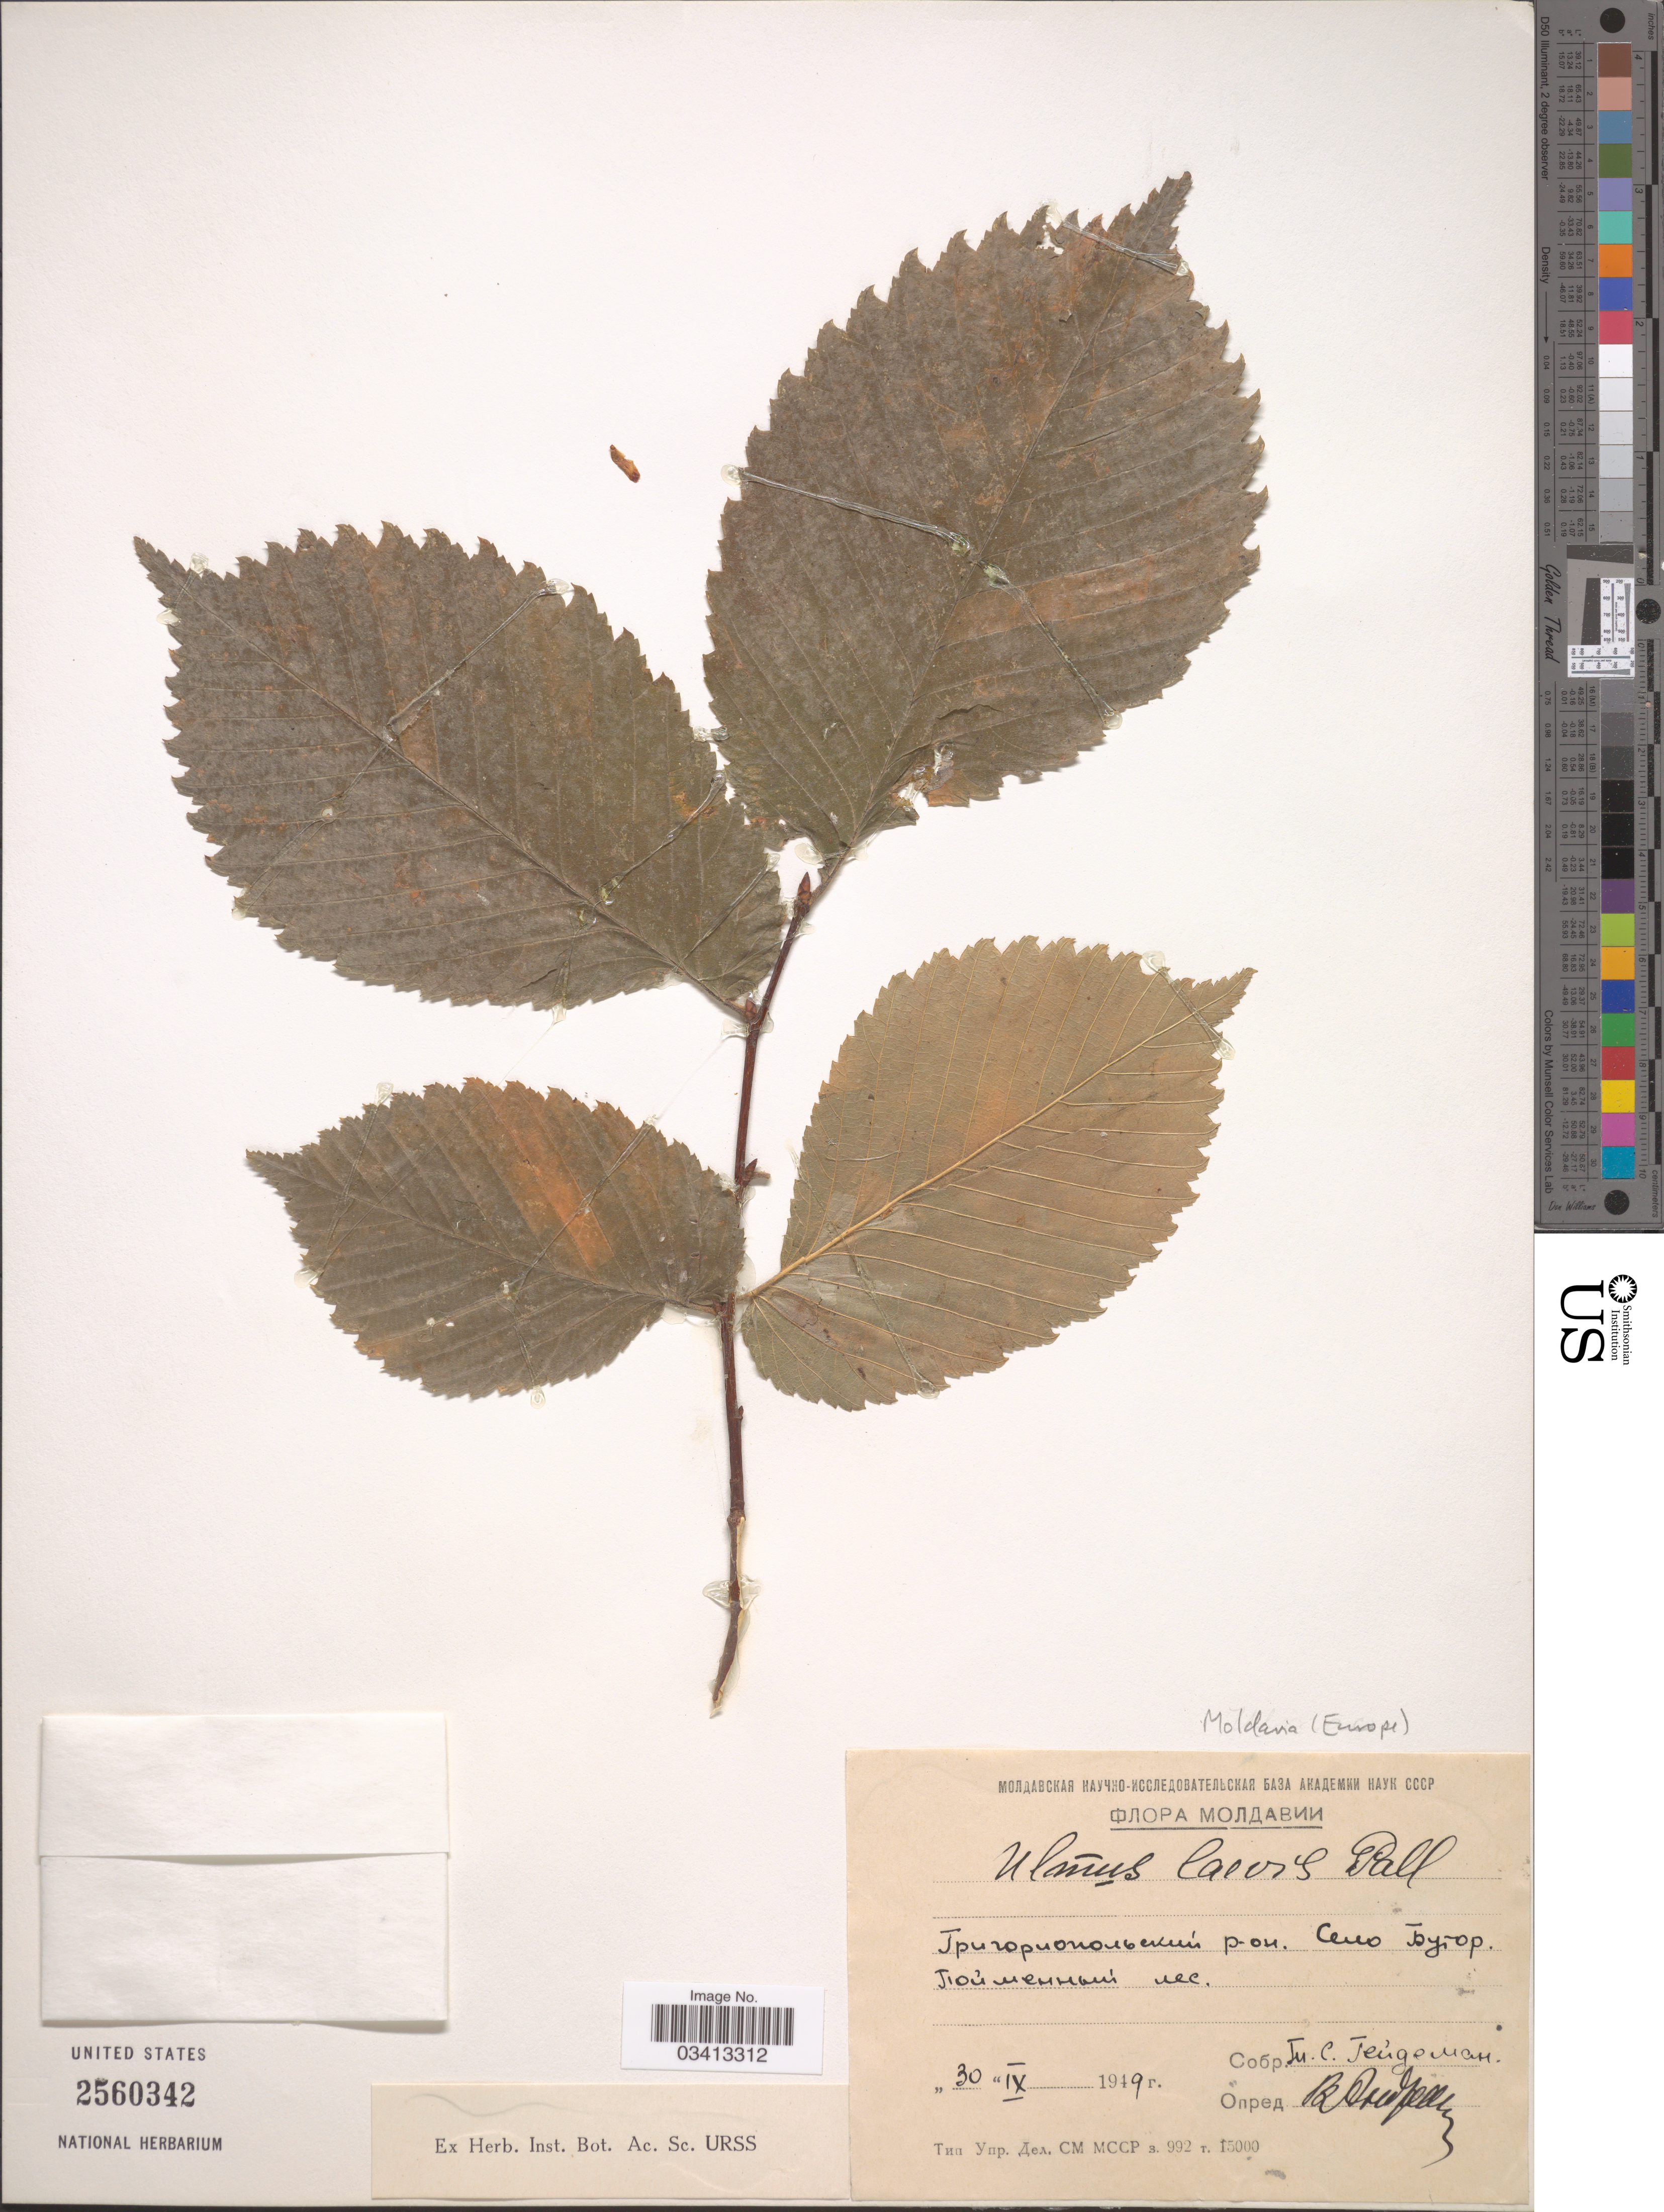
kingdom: Plantae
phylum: Tracheophyta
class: Magnoliopsida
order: Rosales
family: Ulmaceae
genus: Ulmus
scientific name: Ulmus laevis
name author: Pall.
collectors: T. Geideman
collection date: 1949-09-30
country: Moldova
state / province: Nistrului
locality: Village Butor.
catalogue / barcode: US 2560342